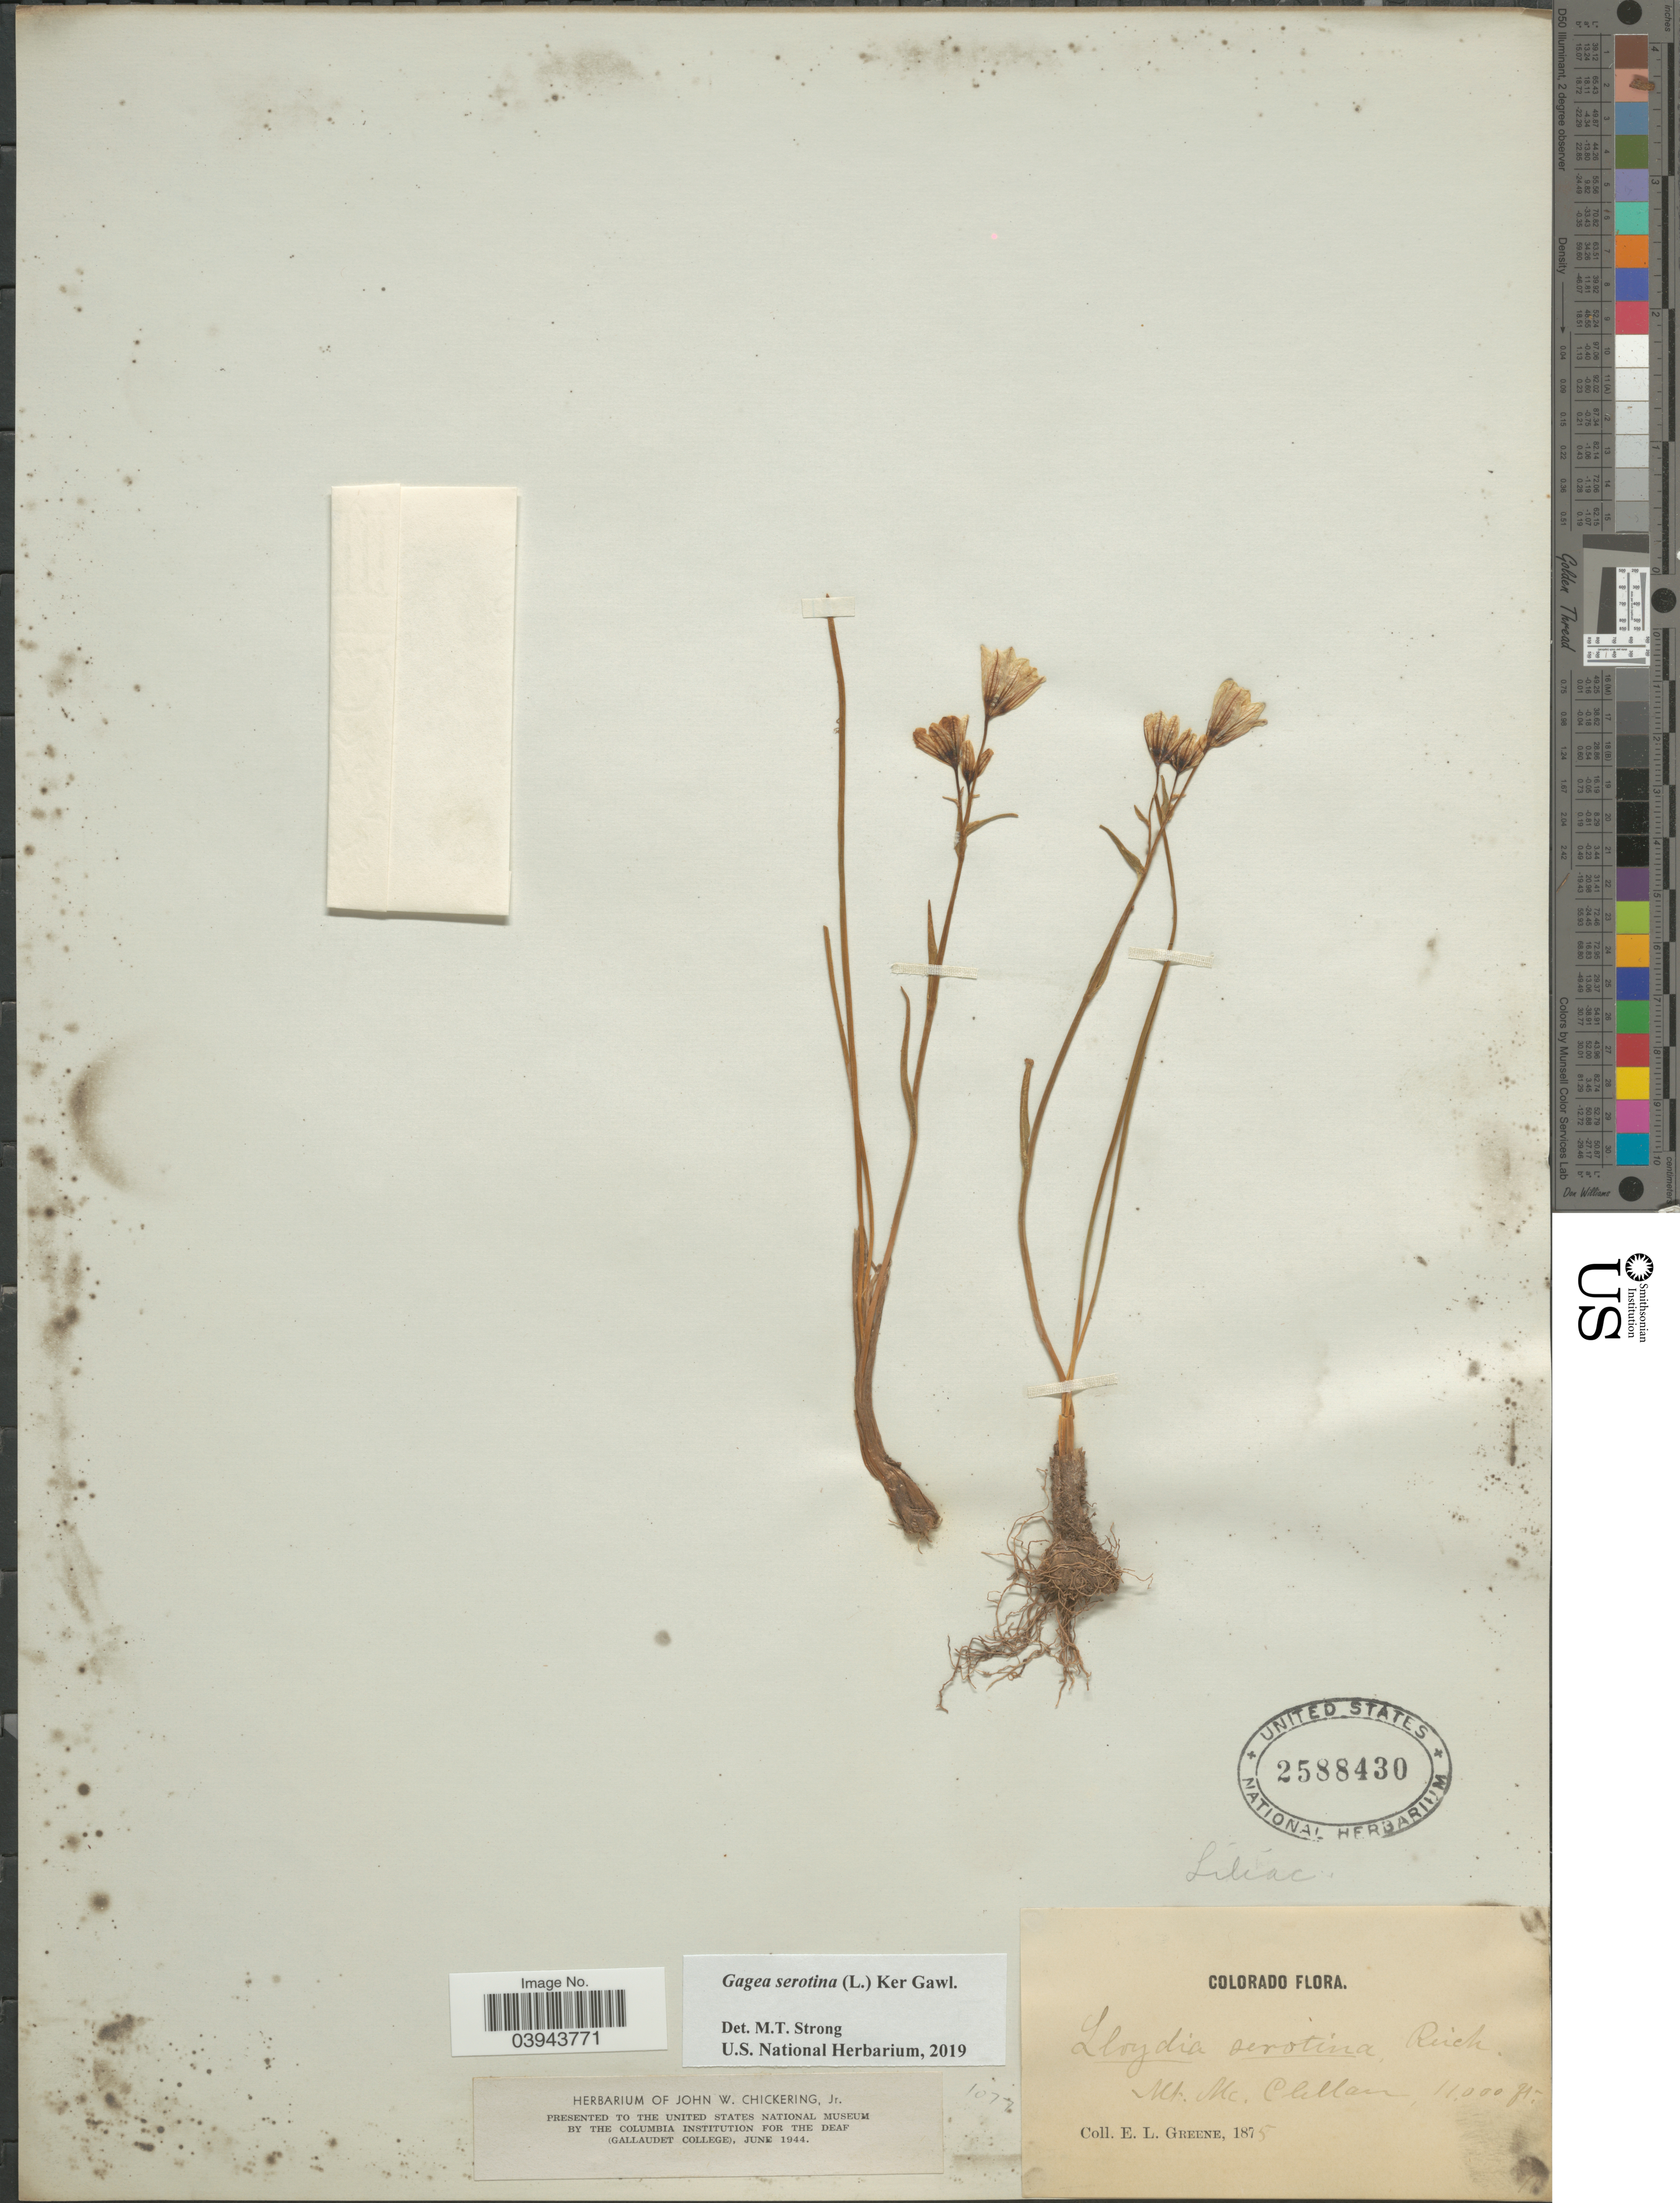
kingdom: Plantae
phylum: Tracheophyta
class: Liliopsida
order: Liliales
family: Liliaceae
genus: Lloydia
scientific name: Lloydia serotina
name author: (L.) Salisb. ex Rchb.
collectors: E. L. Greene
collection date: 1875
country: United States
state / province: Colorado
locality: Mt. Mc. Clellan.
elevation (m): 3353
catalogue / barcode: US 2588430